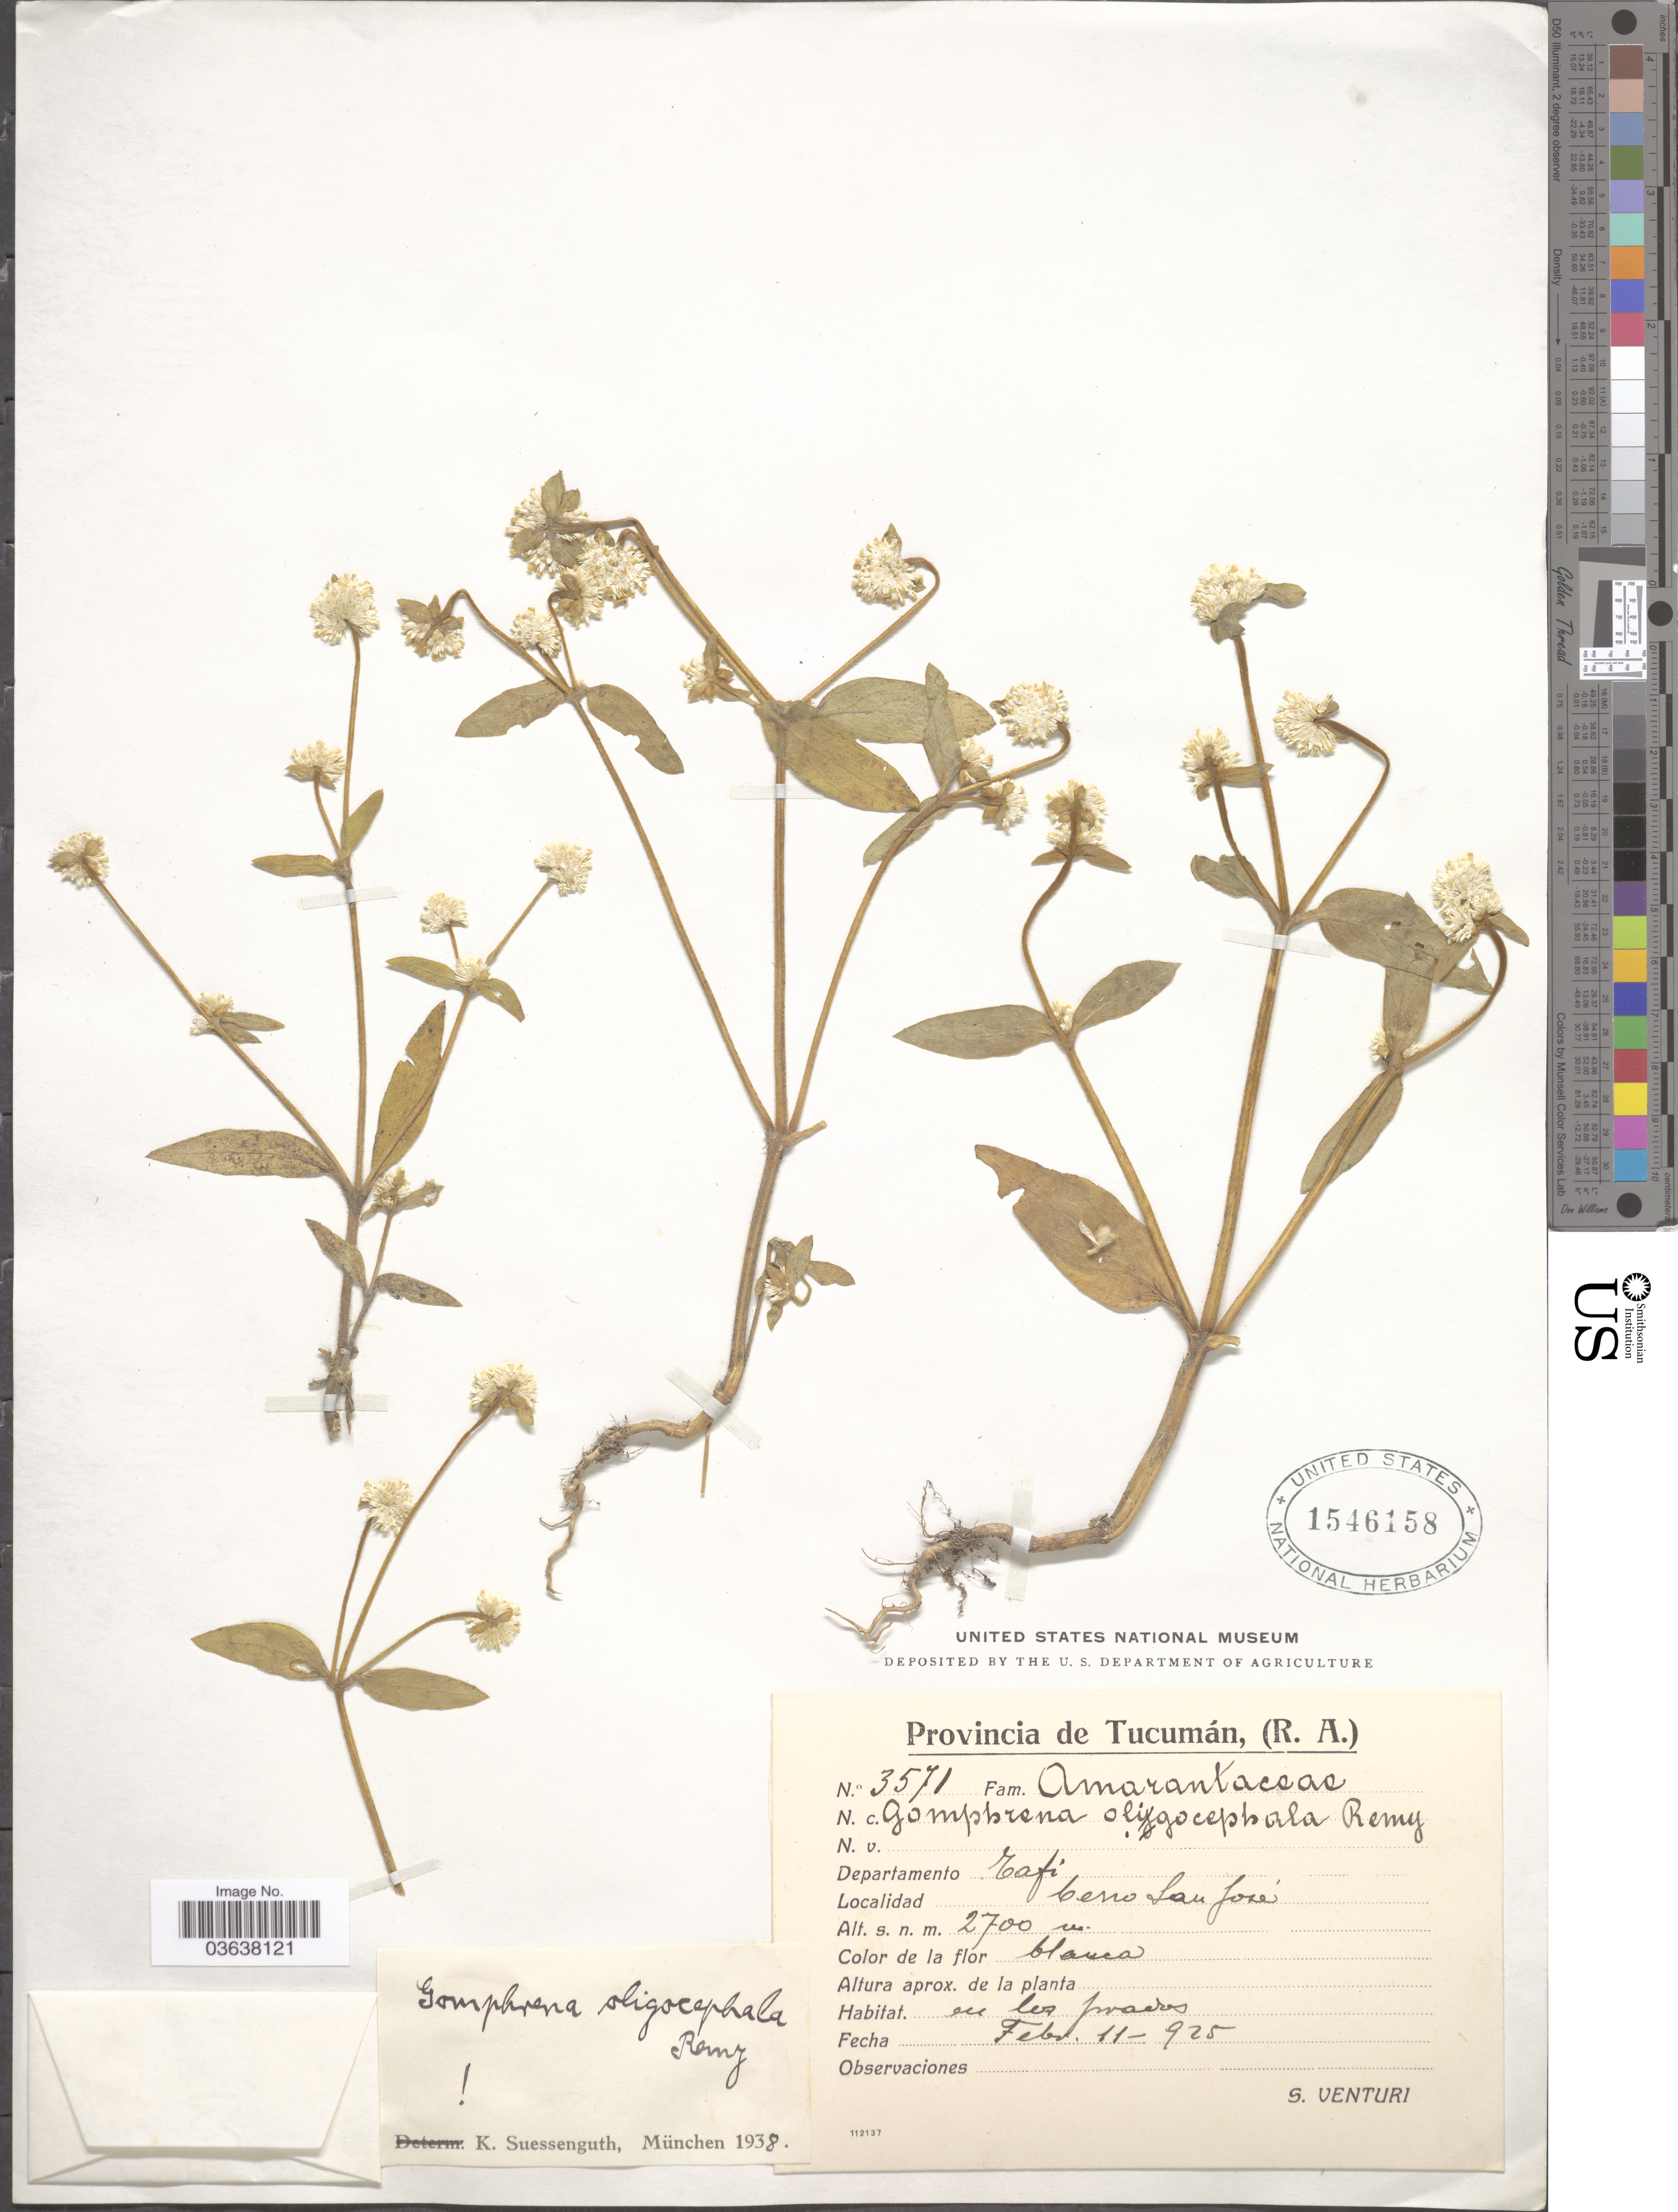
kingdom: Plantae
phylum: Tracheophyta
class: Magnoliopsida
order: Caryophyllales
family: Amaranthaceae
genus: Gomphrena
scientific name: Gomphrena oligocephala var. acaulis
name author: Remy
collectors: S. Venturi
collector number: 3571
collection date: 1925-02-11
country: Argentina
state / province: Tucuman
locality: Departamento Tafi, Cerro San José.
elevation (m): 2700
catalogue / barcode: US 1546158